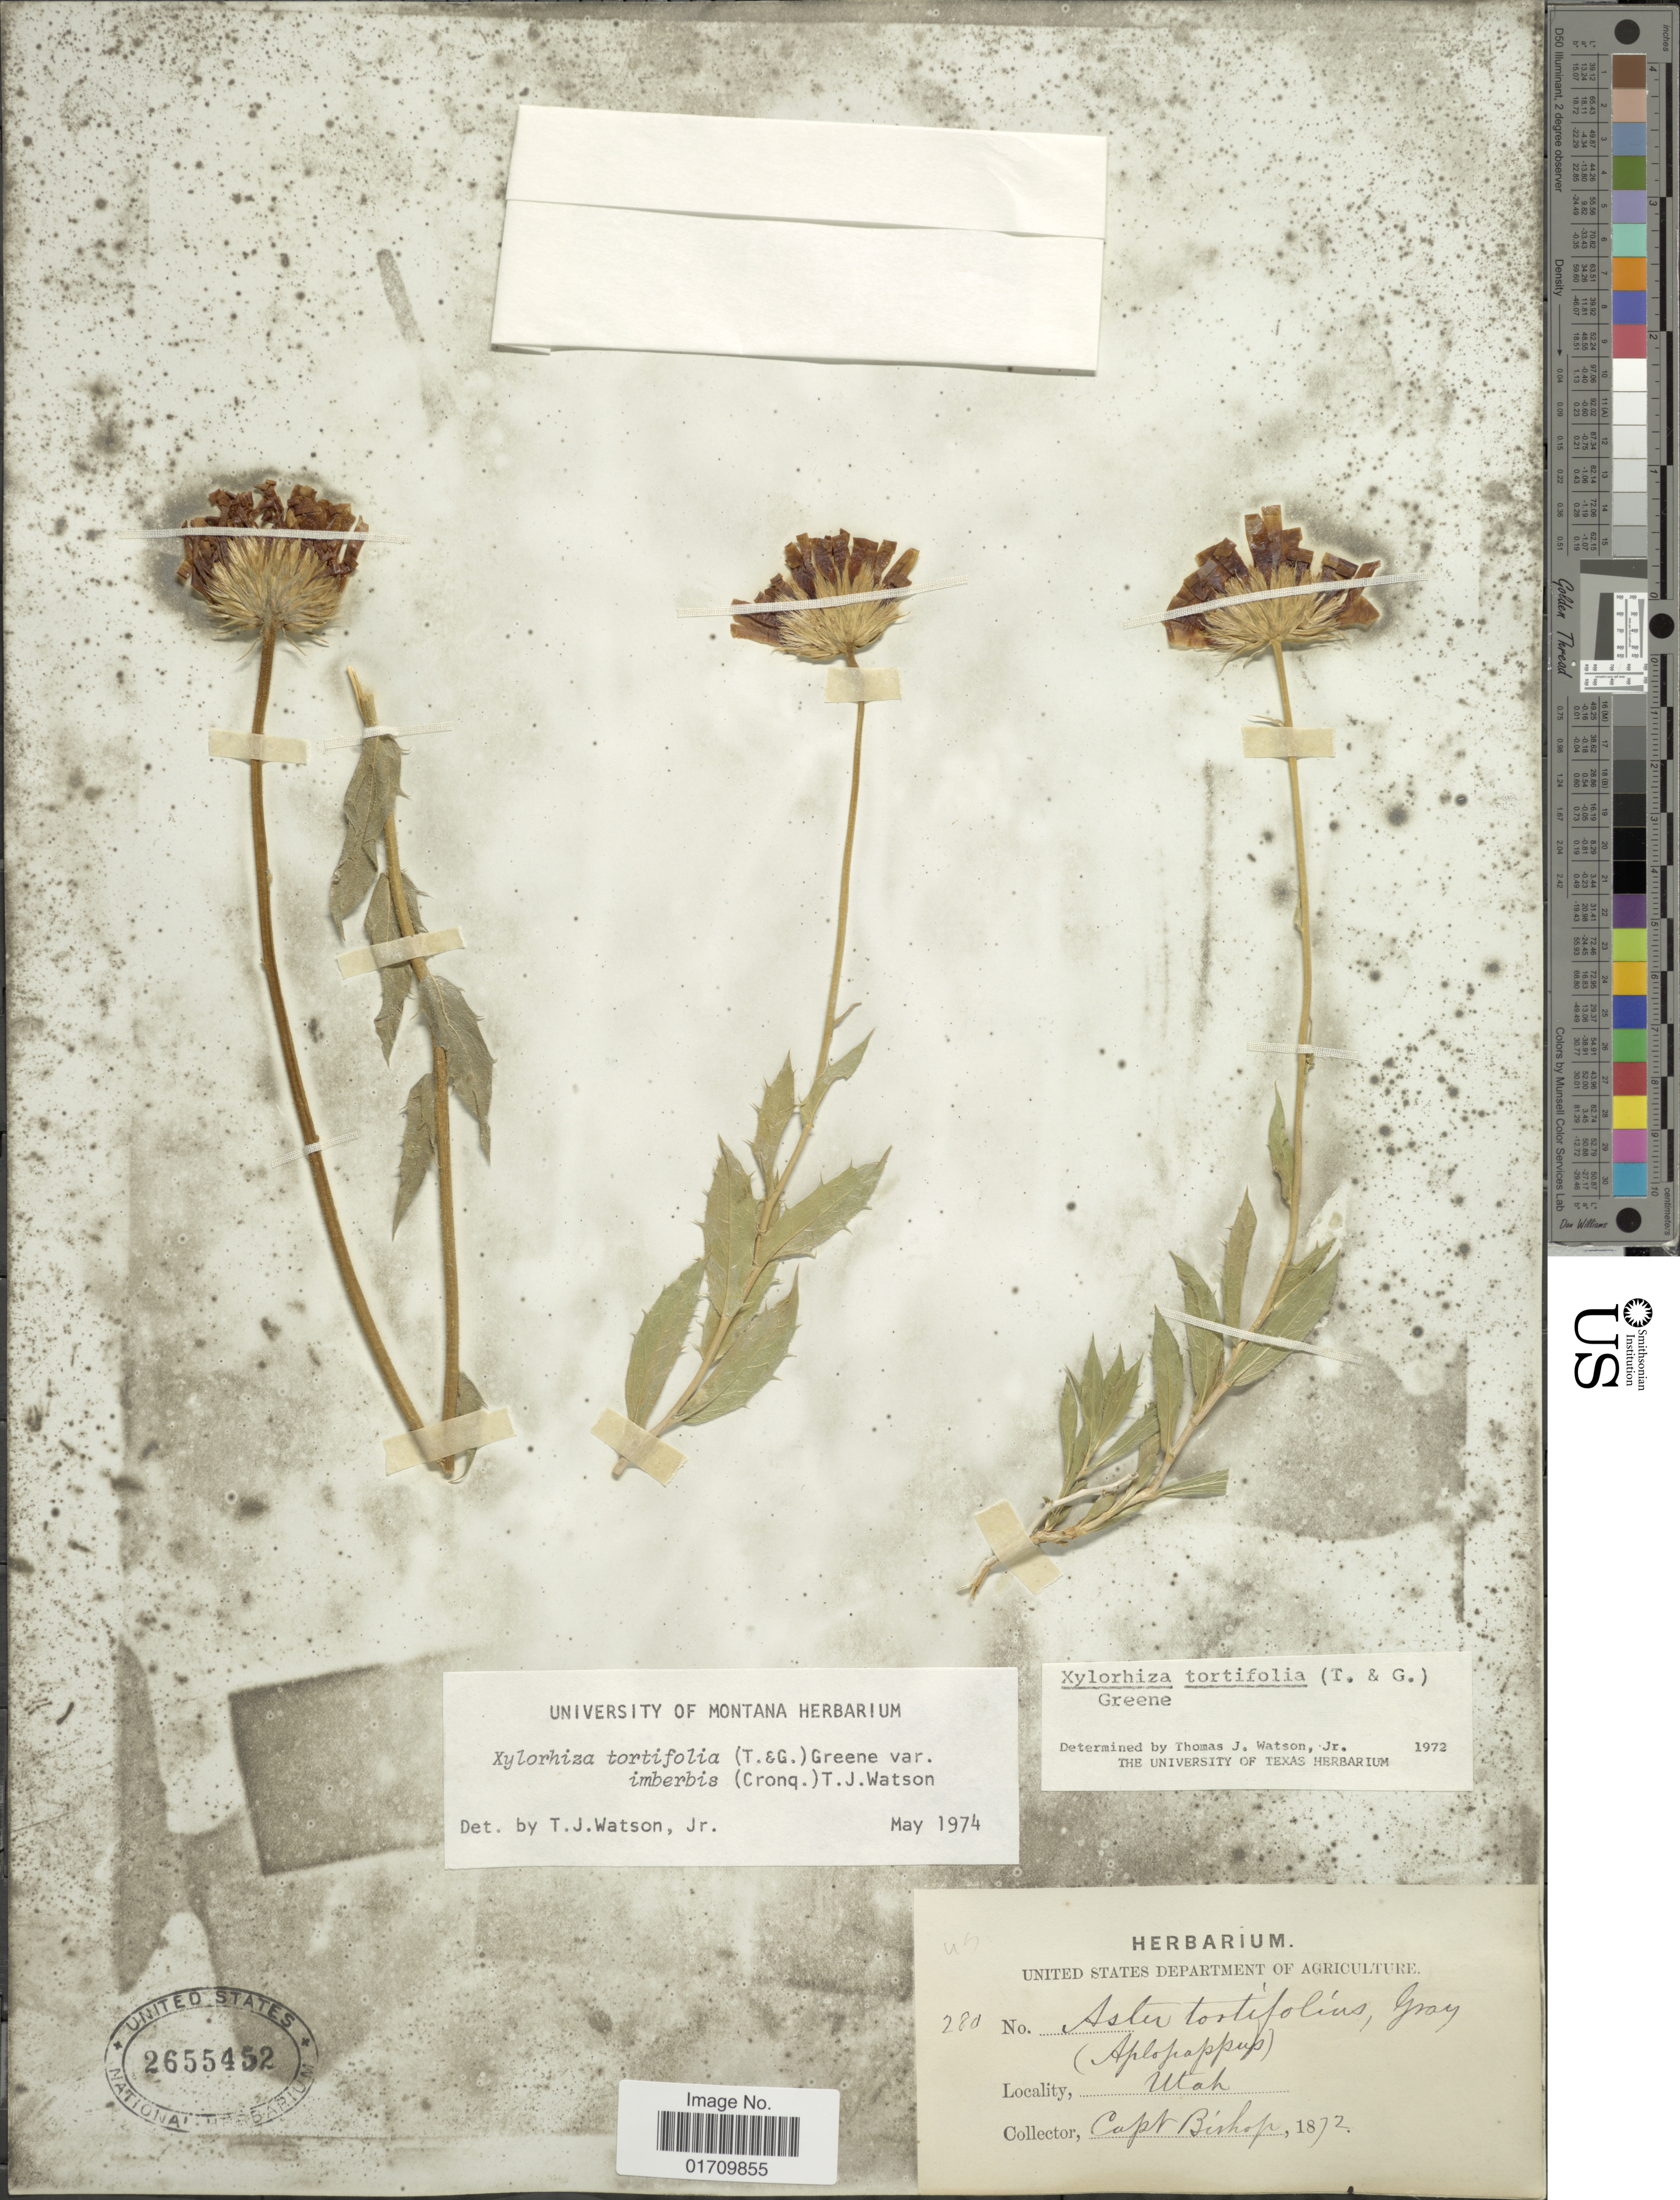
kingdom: Plantae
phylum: Tracheophyta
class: Magnoliopsida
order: Asterales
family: Asteraceae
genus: Xylorhiza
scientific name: Xylorhiza tortifolia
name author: (Torr. & A. Gray) Greene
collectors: F. M. Bishop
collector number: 28d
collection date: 1872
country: United States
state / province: Utah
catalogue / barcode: US 2655452